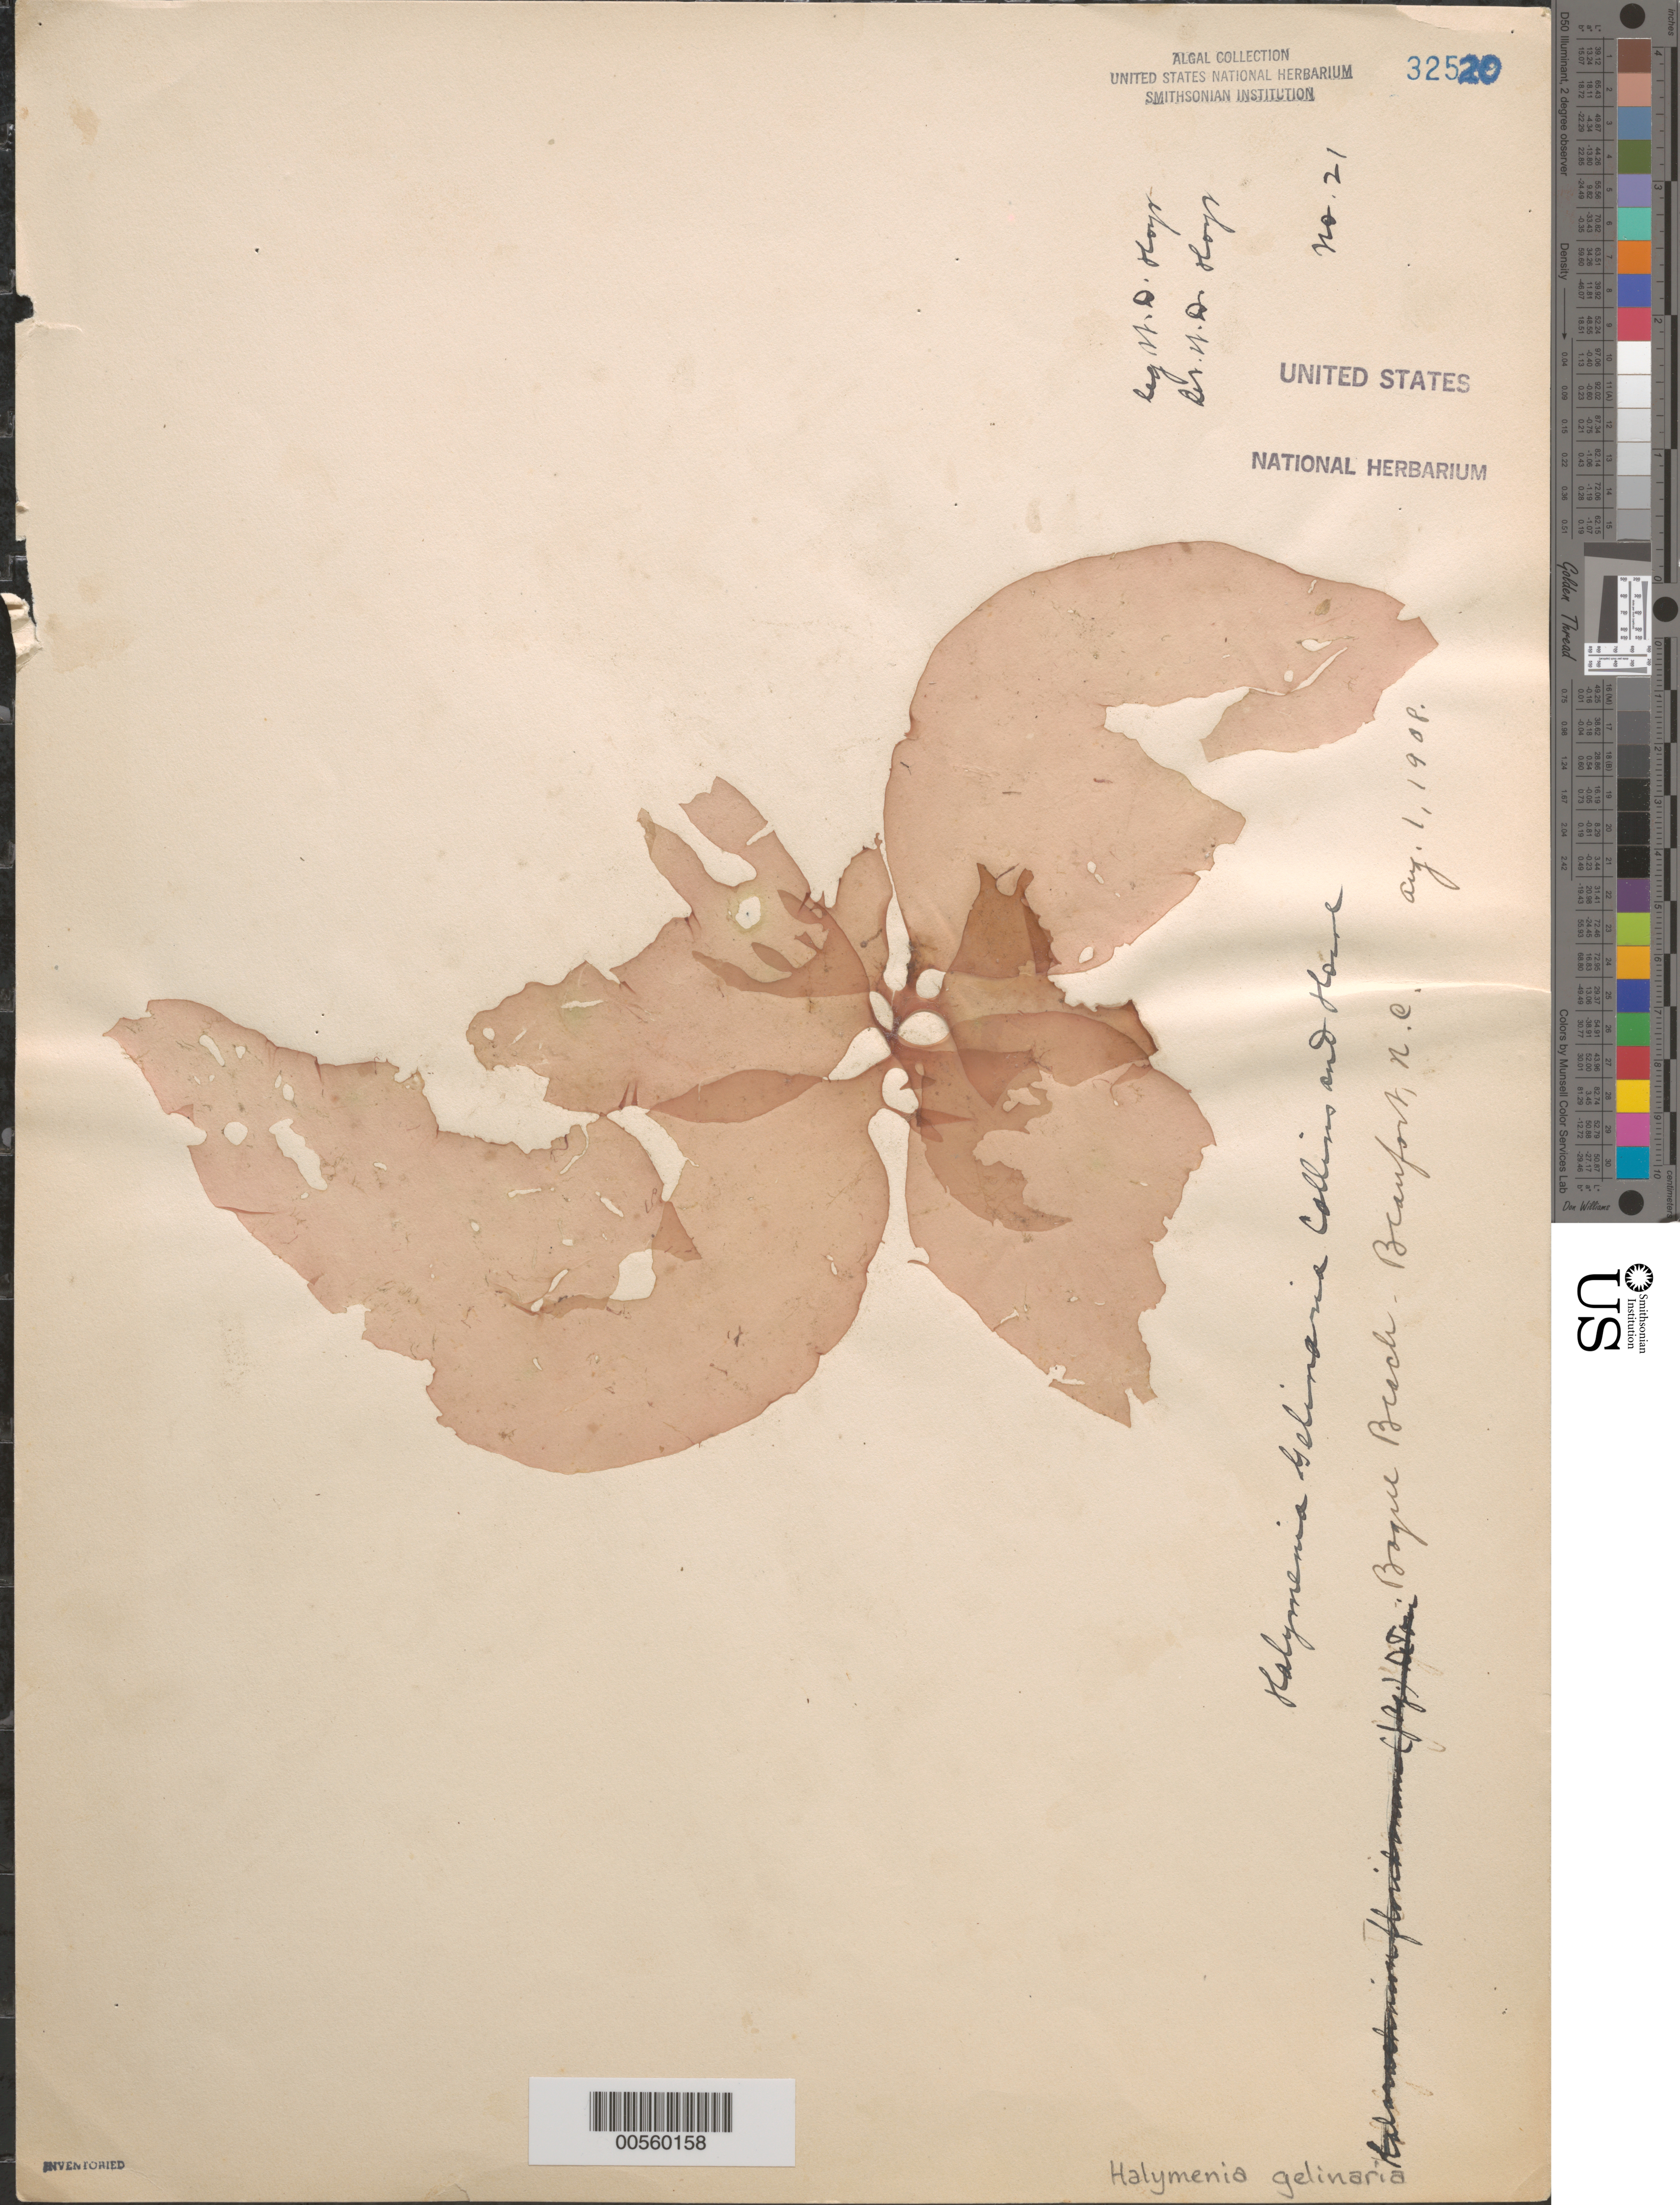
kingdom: Plantae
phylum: Rhodophyta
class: Florideophyceae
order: Halymeniales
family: Halymeniaceae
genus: Halymenia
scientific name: Halymenia floridana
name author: J. Agardh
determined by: Algae name updating Project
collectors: W. D. Hoyt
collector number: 21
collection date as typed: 01 Aug 1908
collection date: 1908-08-01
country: United States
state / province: North Carolina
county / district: Carteret County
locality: Beaufort, Bogue Beach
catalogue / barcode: US 32520